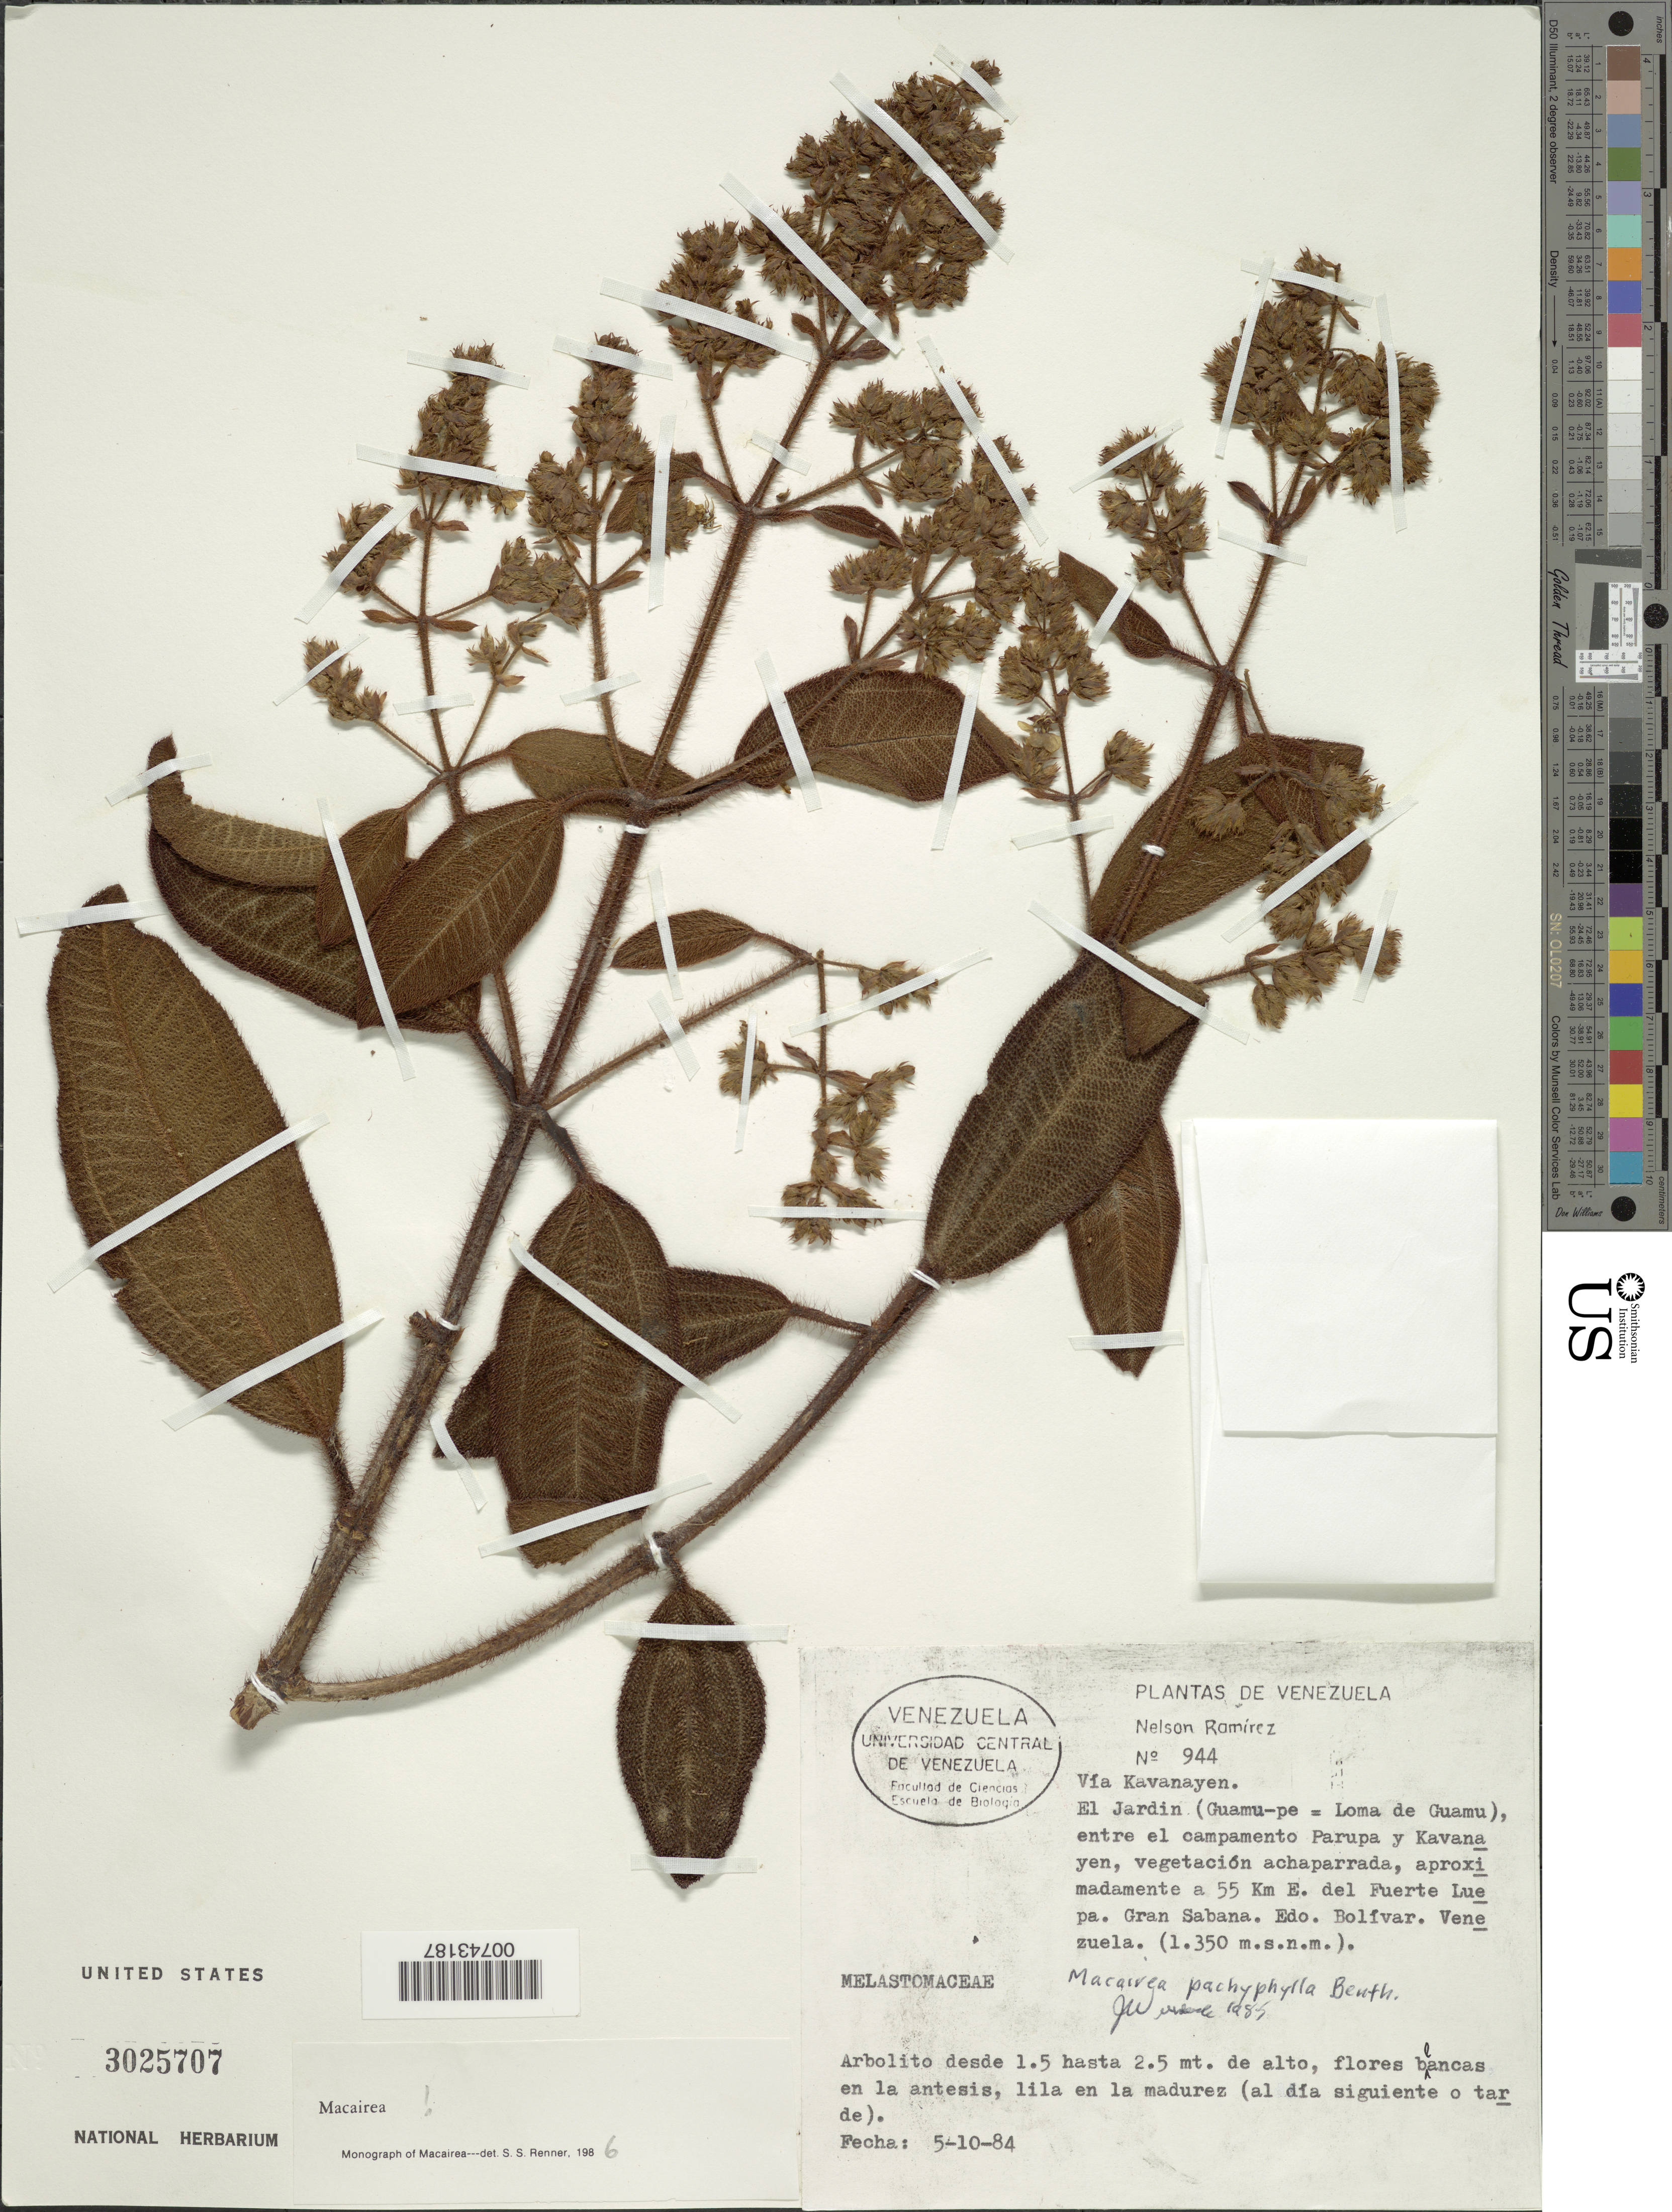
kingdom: Plantae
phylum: Tracheophyta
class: Magnoliopsida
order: Myrtales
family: Melastomataceae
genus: Macairea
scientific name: Macairea pachyphylla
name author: Benth.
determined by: Wurdack, John J., (US), US (UNITED STATES)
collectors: N. Ramírez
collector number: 944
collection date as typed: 5-Oct-84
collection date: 1984-10-05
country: Venezuela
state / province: Bolívar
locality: El Jardin (Guamu-pe = Loma de Guamu) entre el campamento Parupa y Kavana yen, vegetacion achaparrada, aproximadante a 55 km E. del Fuerte Lue pa. Gran Sabana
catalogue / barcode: US 3025707